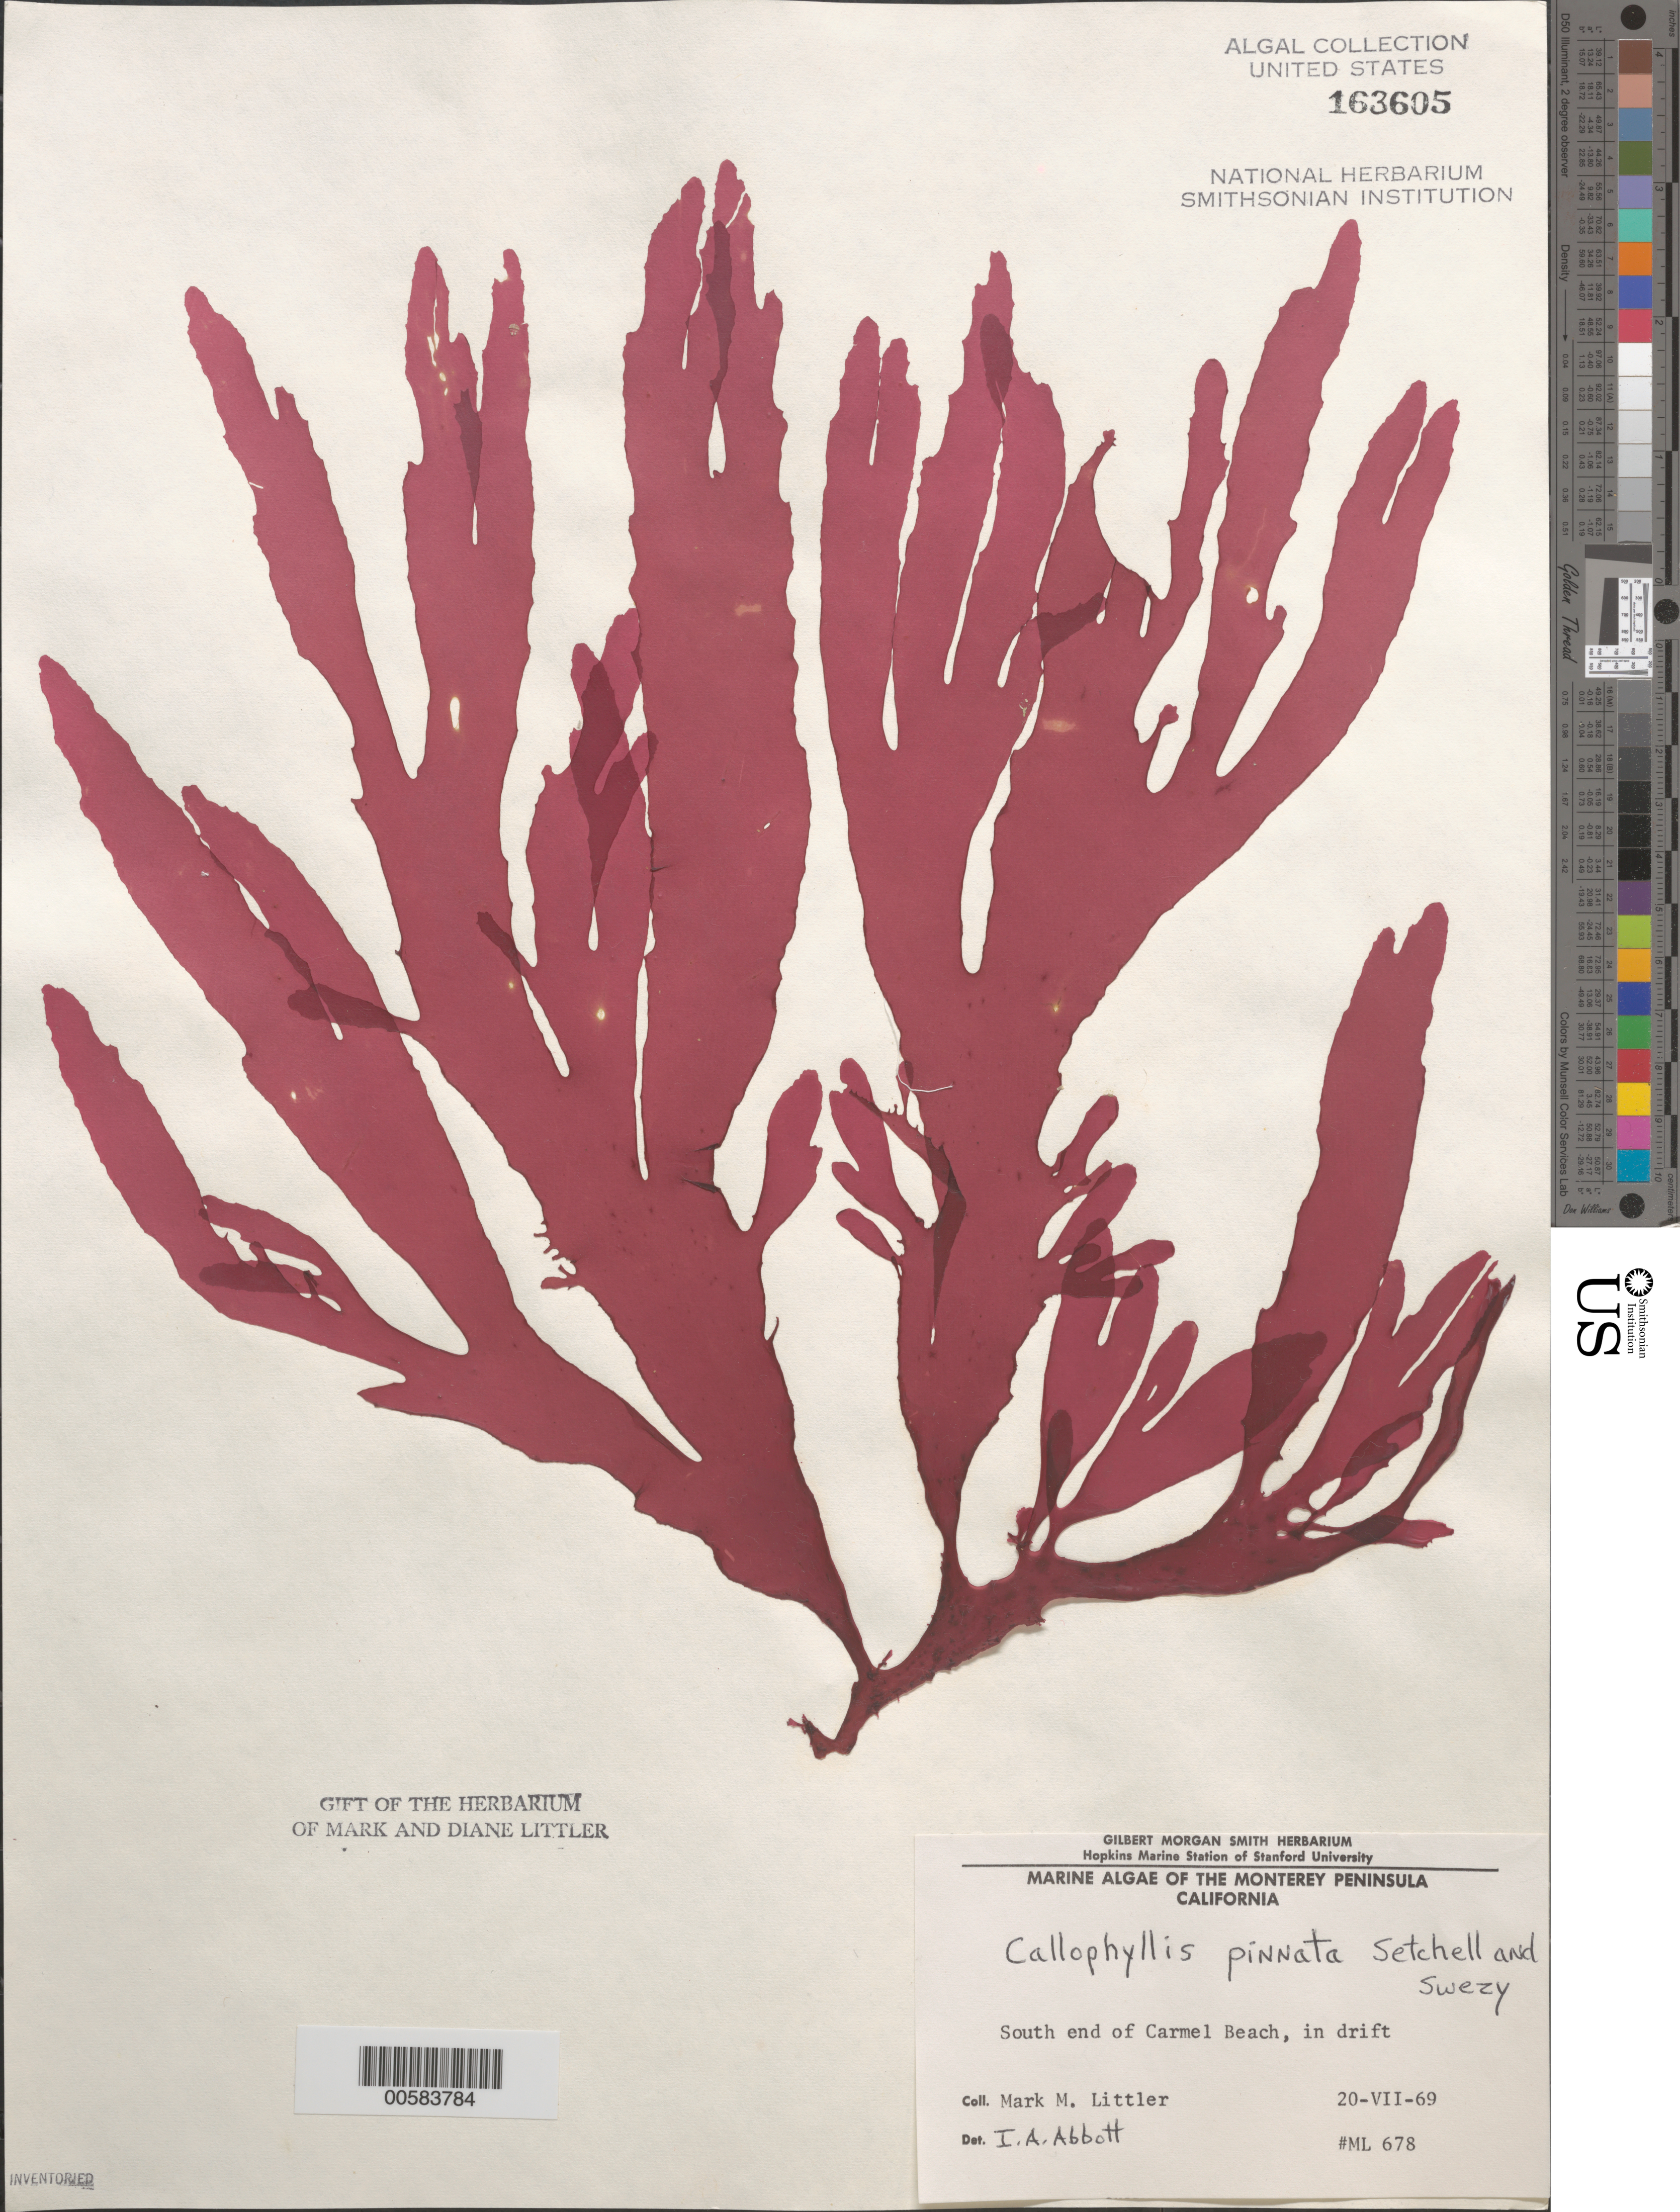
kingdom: Plantae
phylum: Rhodophyta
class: Florideophyceae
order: Gigartinales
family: Kallymeniaceae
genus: Callophyllis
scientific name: Callophyllis pinnata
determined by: Abbott, Isabella A.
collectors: M. M. Littler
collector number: ML 678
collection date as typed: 20 Jul 1969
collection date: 1969-07-20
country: United States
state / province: California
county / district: Monterey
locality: Carmel Beach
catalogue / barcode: US 163605